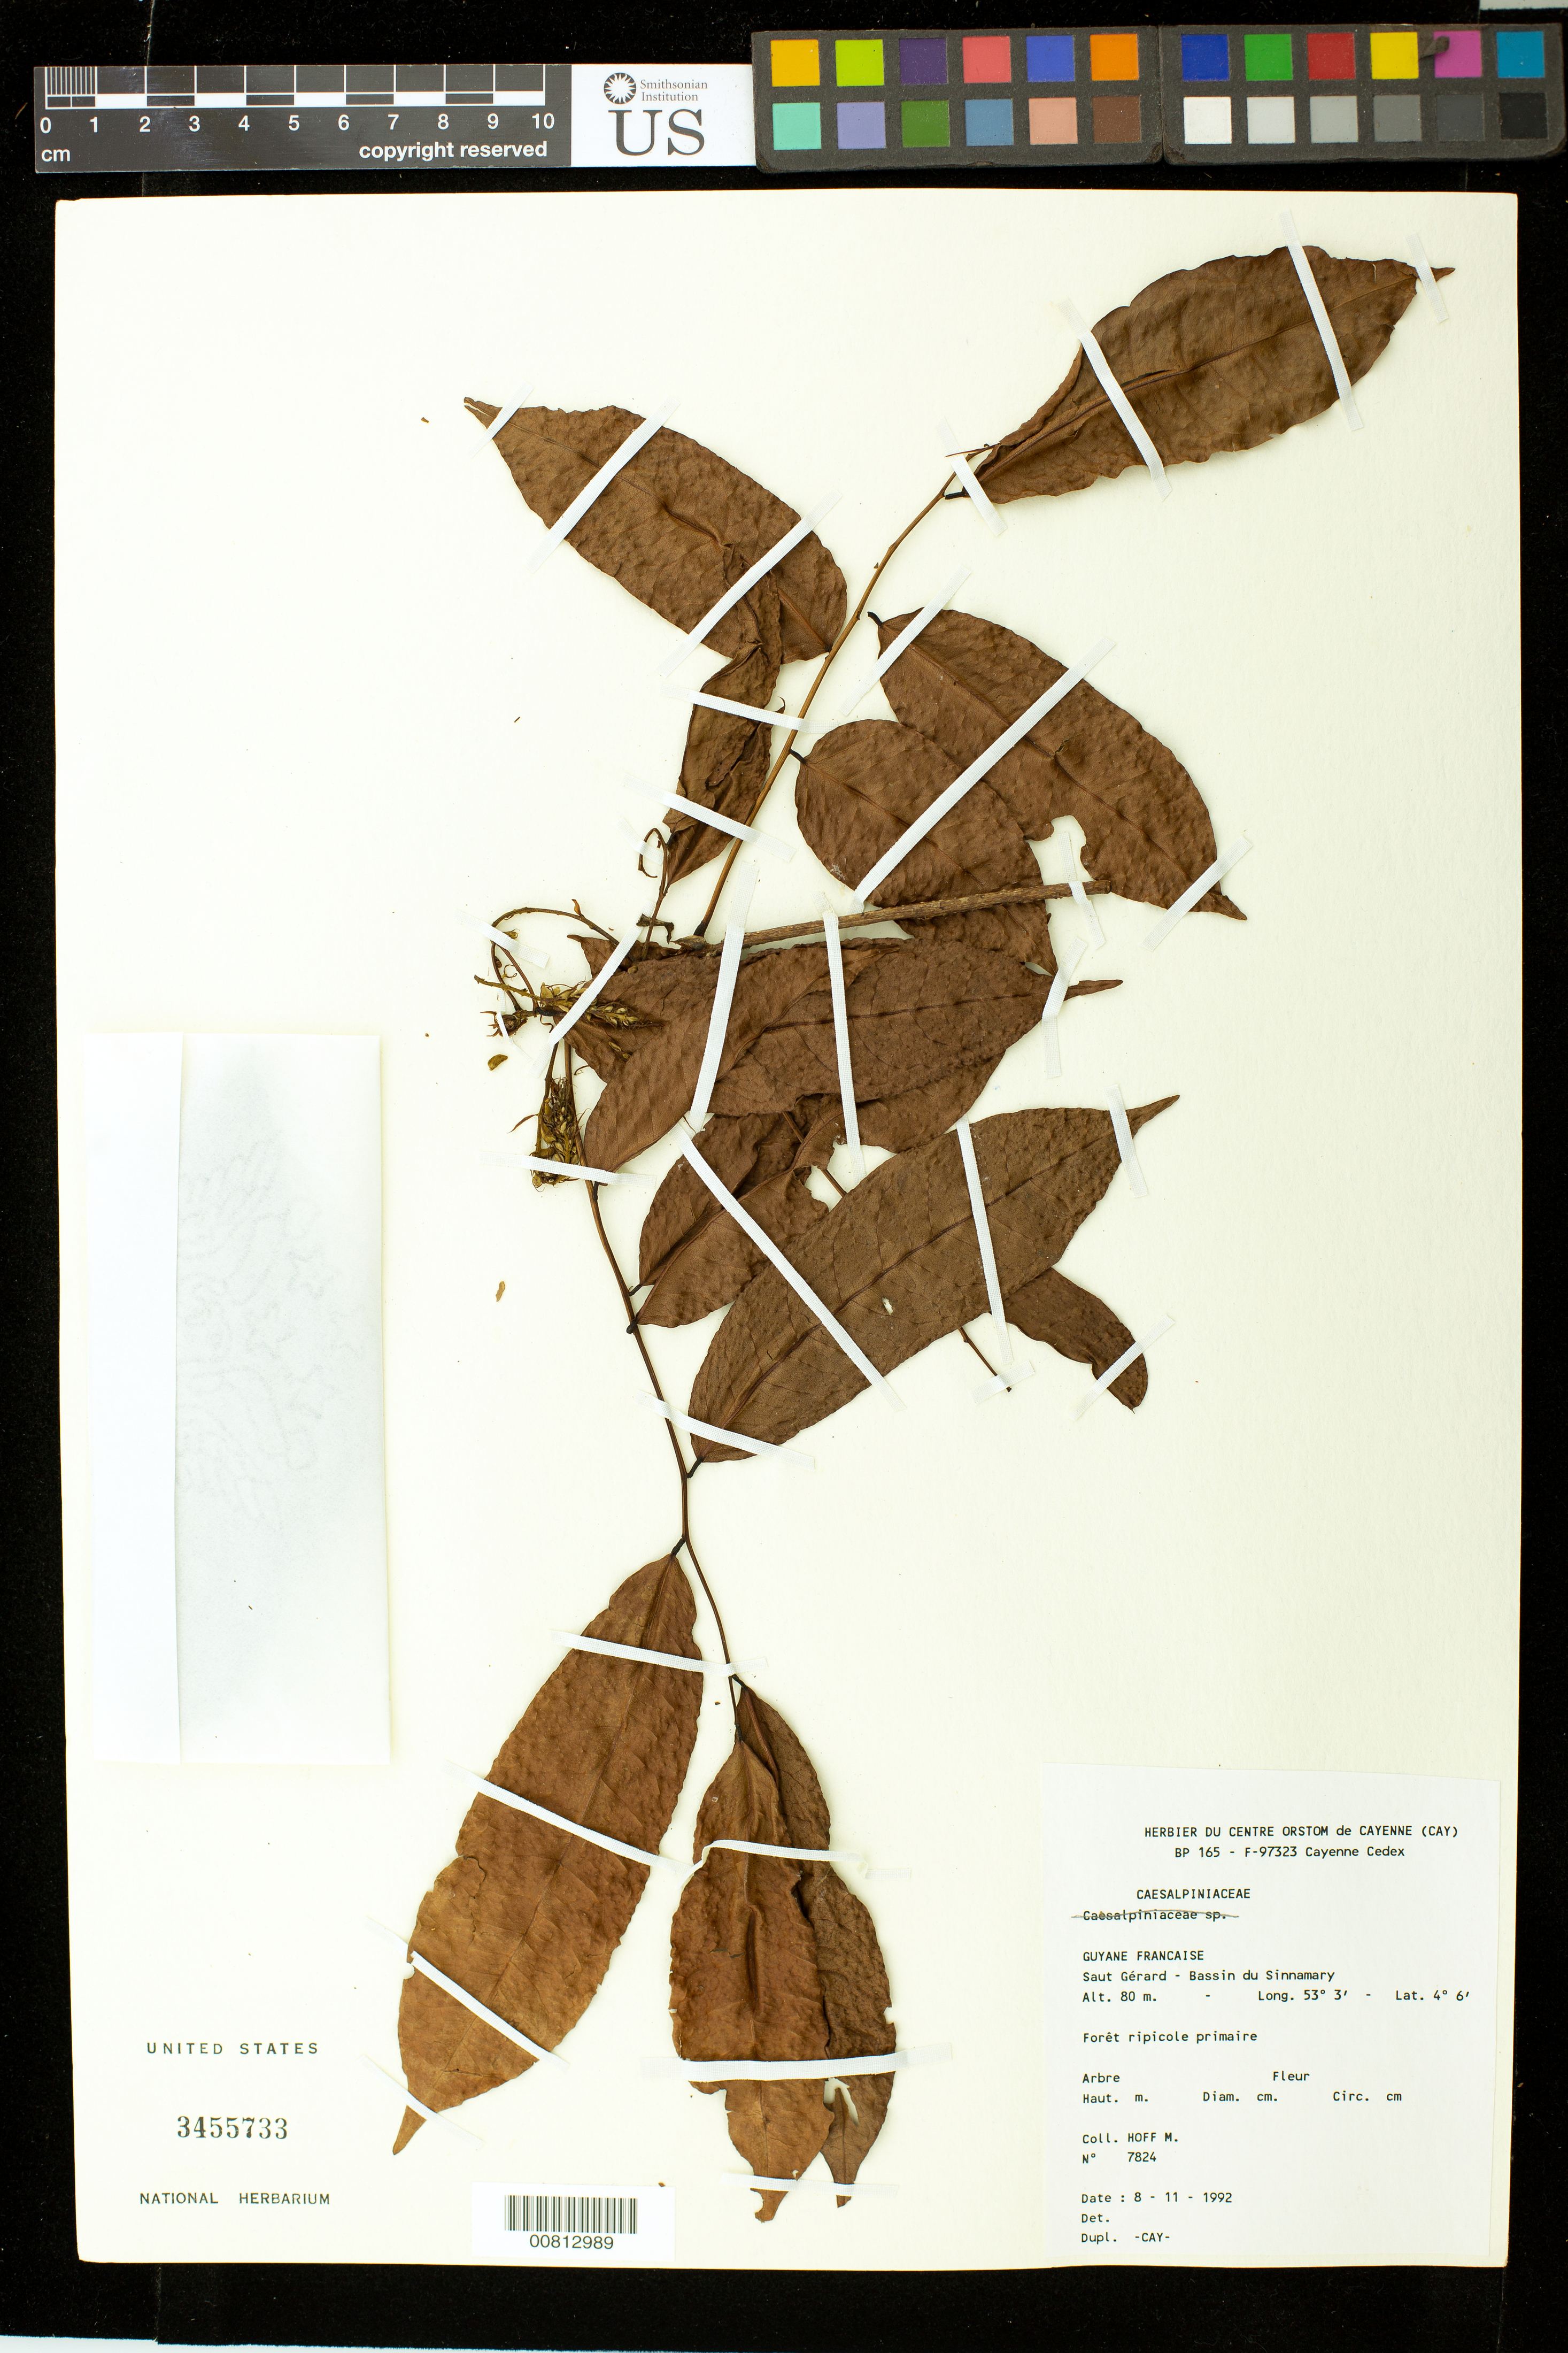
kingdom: Plantae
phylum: Tracheophyta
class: Magnoliopsida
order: Fabales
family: Fabaceae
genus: Pterocarpus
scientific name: Pterocarpus sp.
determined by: Trujillo, A. M.; Londoño-Echeverri, Y.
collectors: M. Hoff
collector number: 7824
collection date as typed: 8-Nov-92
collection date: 1992-11-08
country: French Guiana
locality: Saut Gérard, Bassin du Sinnamary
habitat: Primary riparian forest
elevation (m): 80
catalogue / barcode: US 3455733